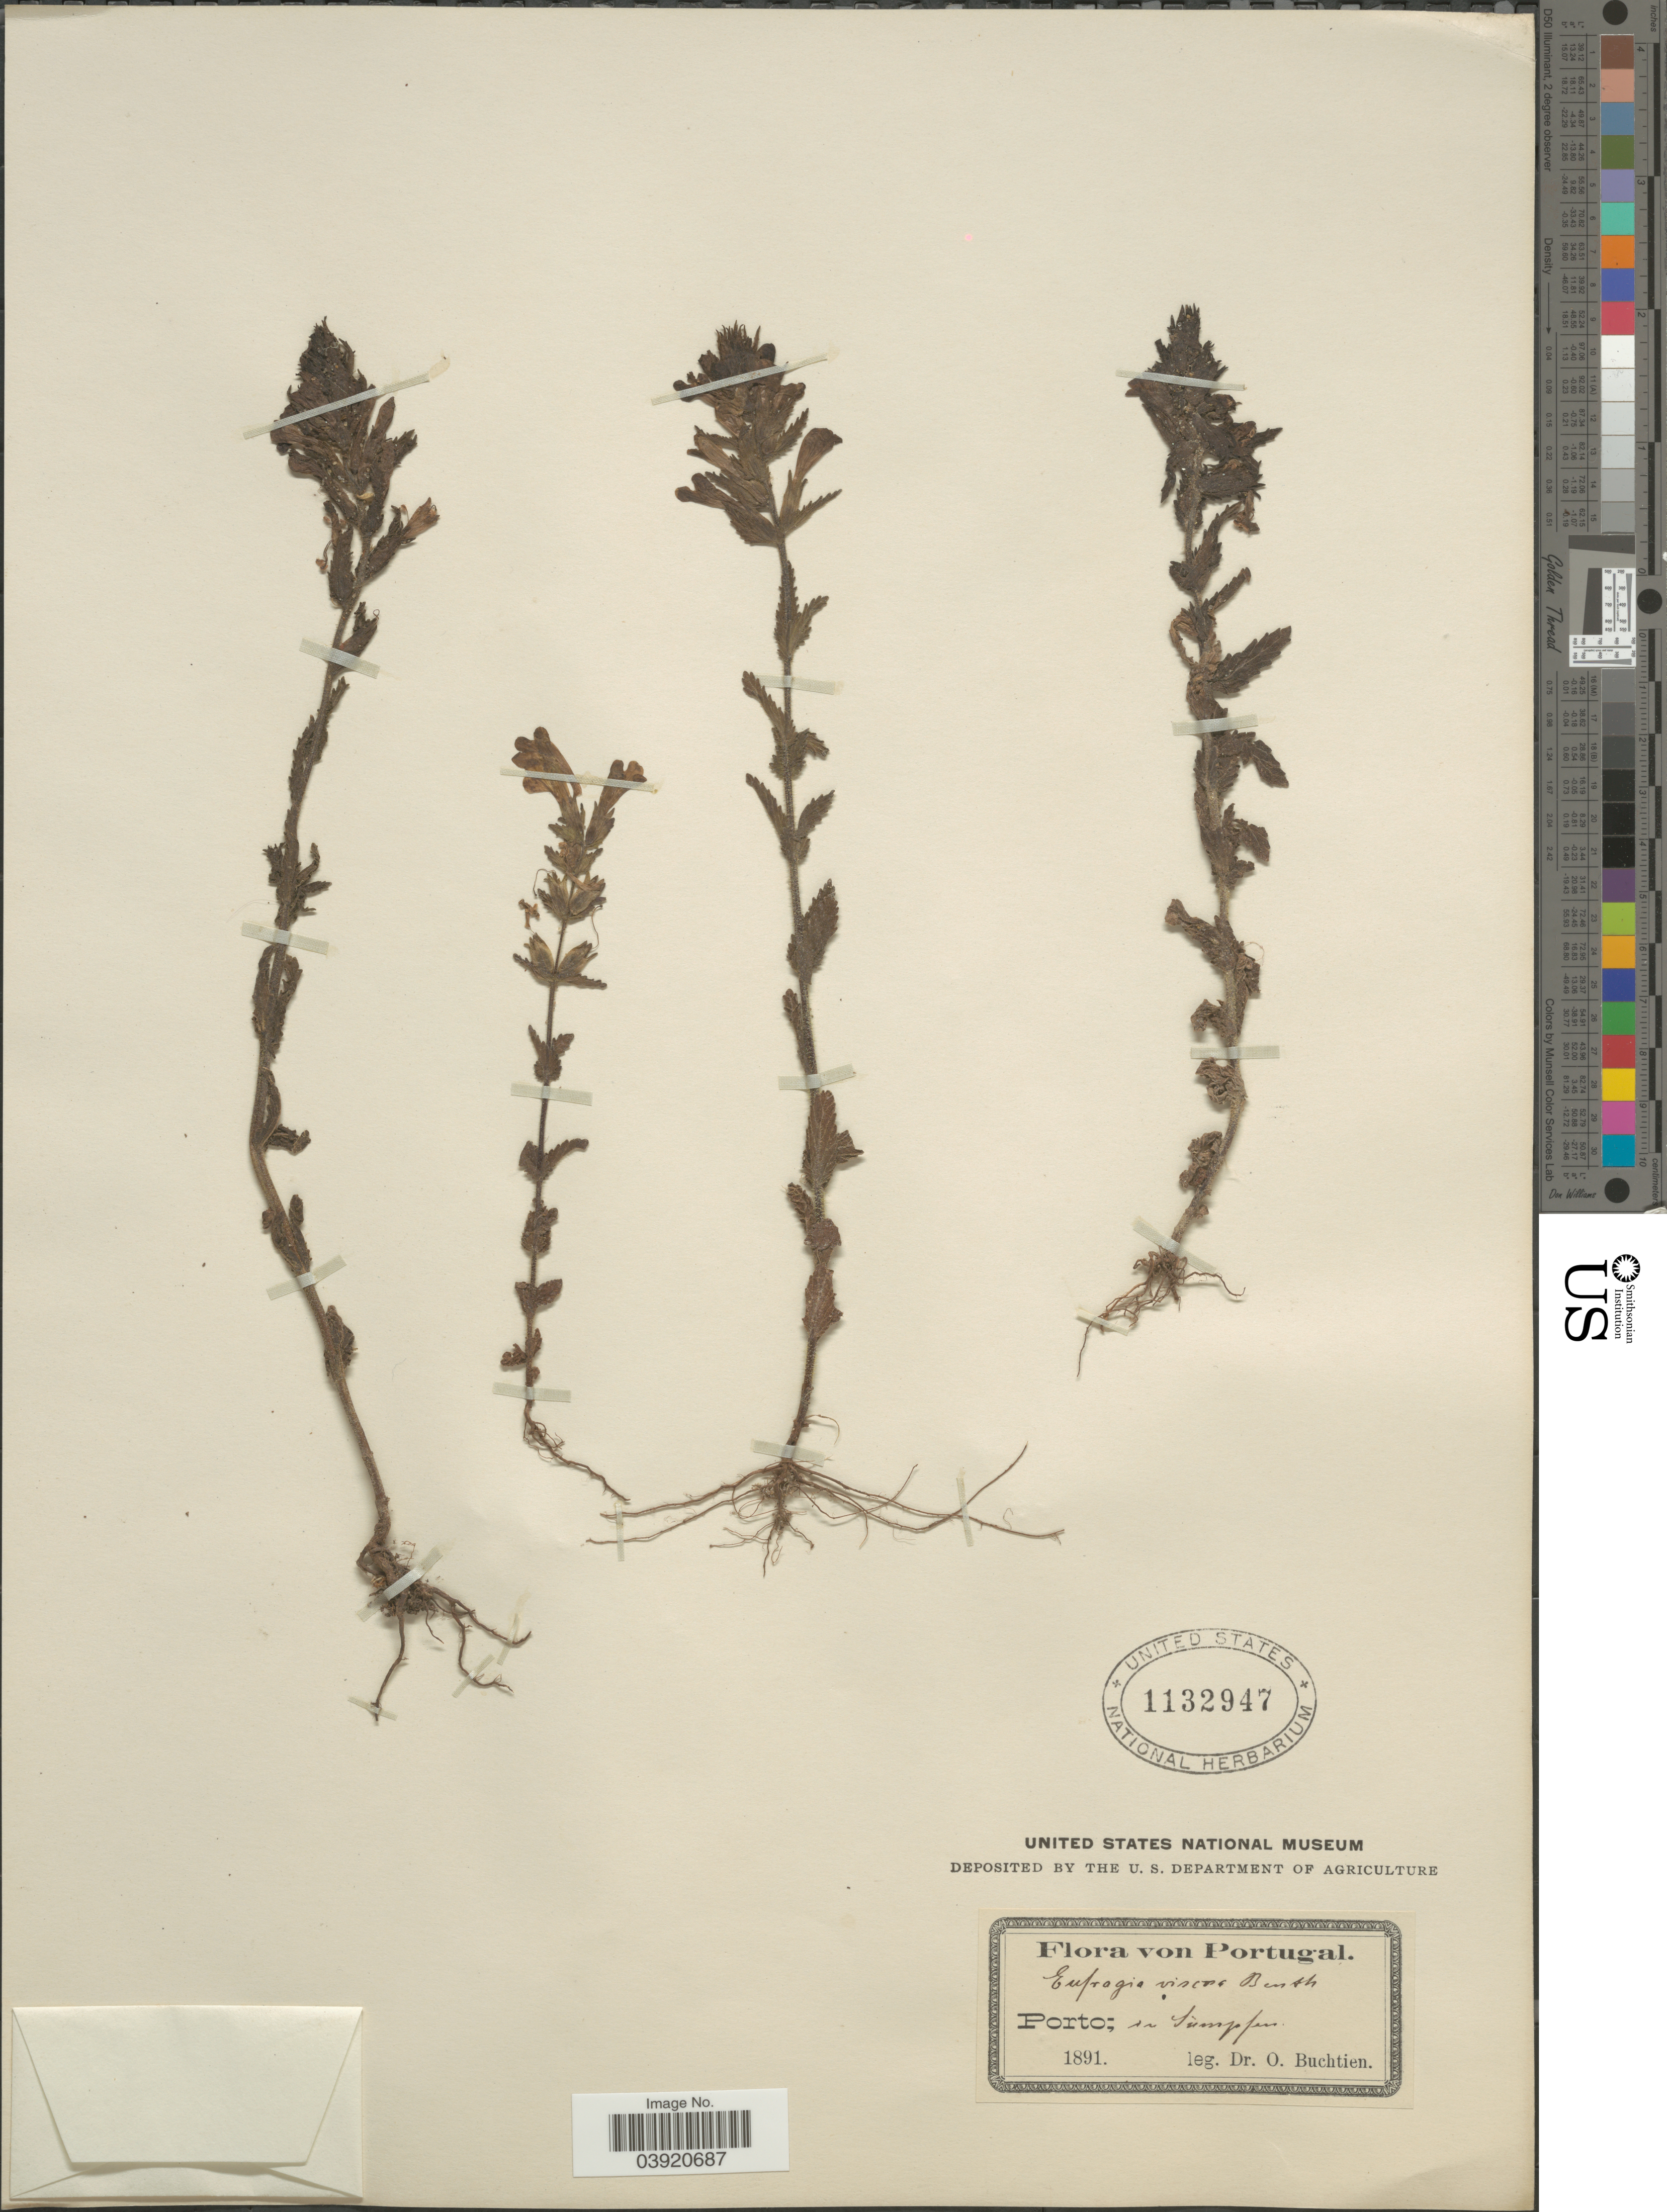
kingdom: Plantae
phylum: Tracheophyta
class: Magnoliopsida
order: Lamiales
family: Orobanchaceae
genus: Bellardia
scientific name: Bellardia viscosa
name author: (L.) Fisch. & C.A. Mey.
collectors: O. Buchtien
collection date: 1891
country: Portugal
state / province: Porto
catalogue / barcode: US 1132947